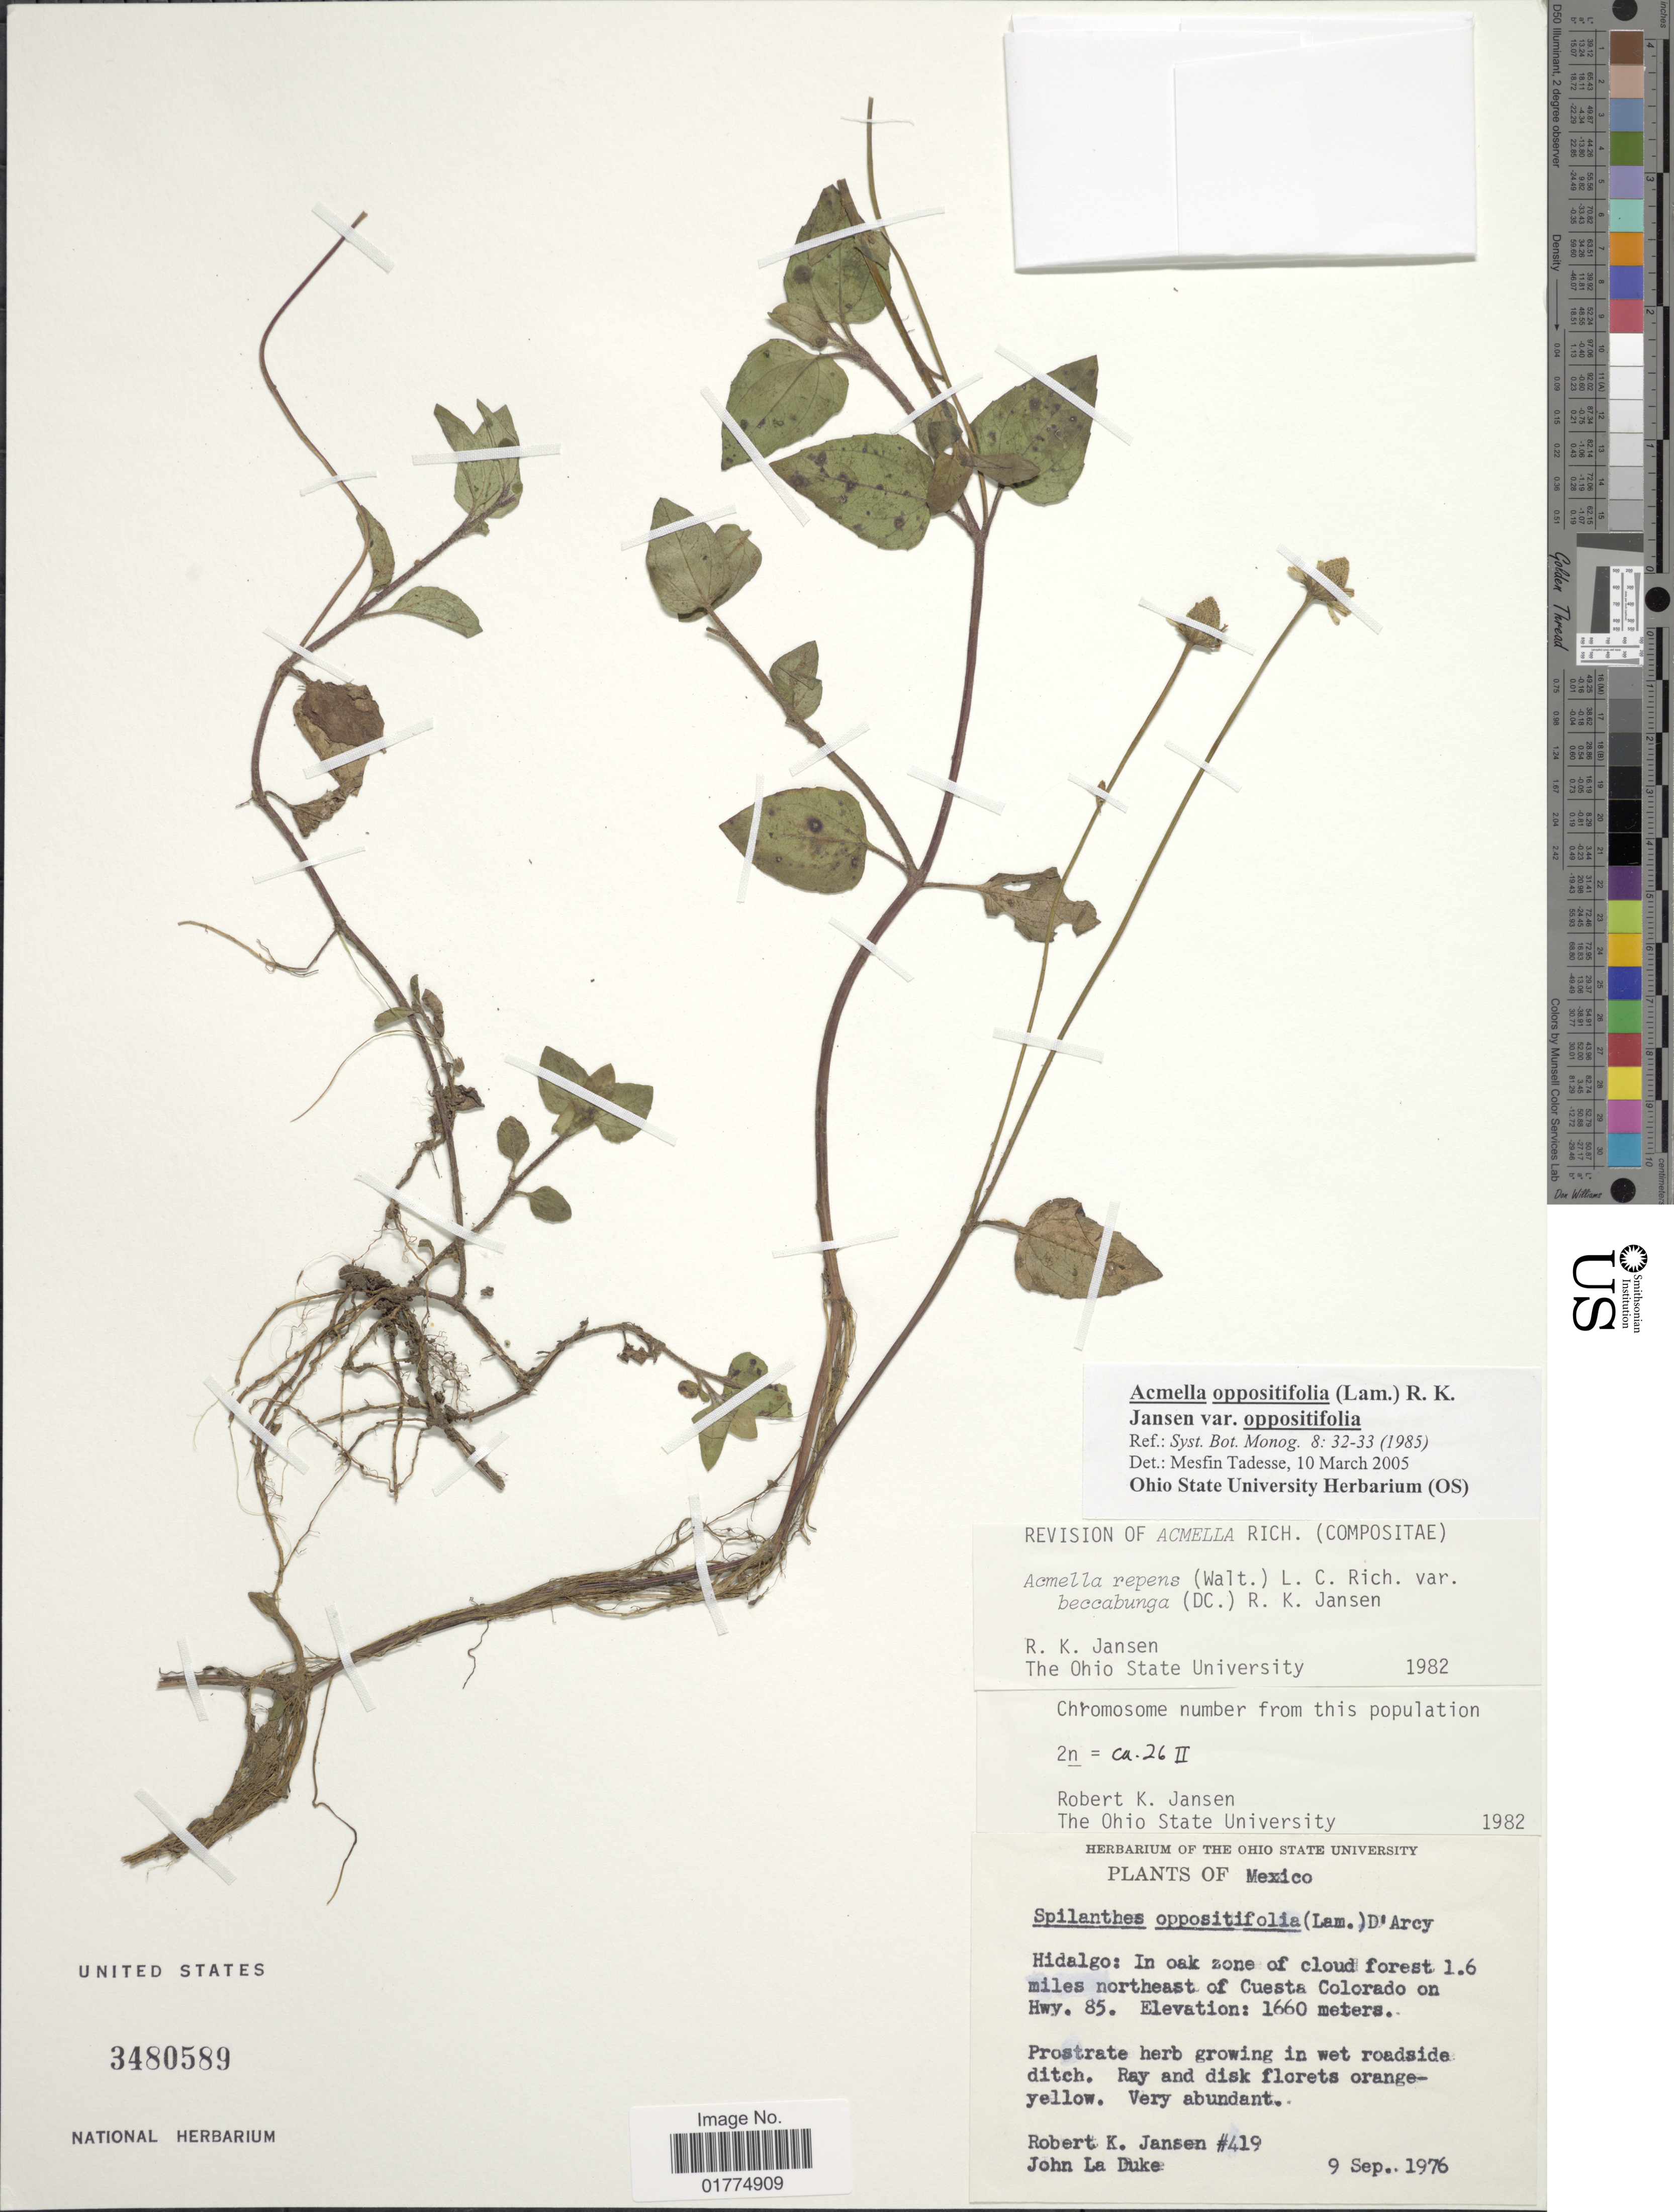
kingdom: Plantae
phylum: Tracheophyta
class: Magnoliopsida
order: Asterales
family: Asteraceae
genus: Acmella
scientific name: Acmella repens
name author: (Walter) Rich.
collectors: R. K. Jansen & J. La Duke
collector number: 419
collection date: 1976-09-09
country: Mexico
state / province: Hidalgo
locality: Hidalgo: In oak zone of cloud forest 1.6 miles northeast of Cuesta Colorado on Hwy. 85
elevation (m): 1660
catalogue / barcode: US 3480589